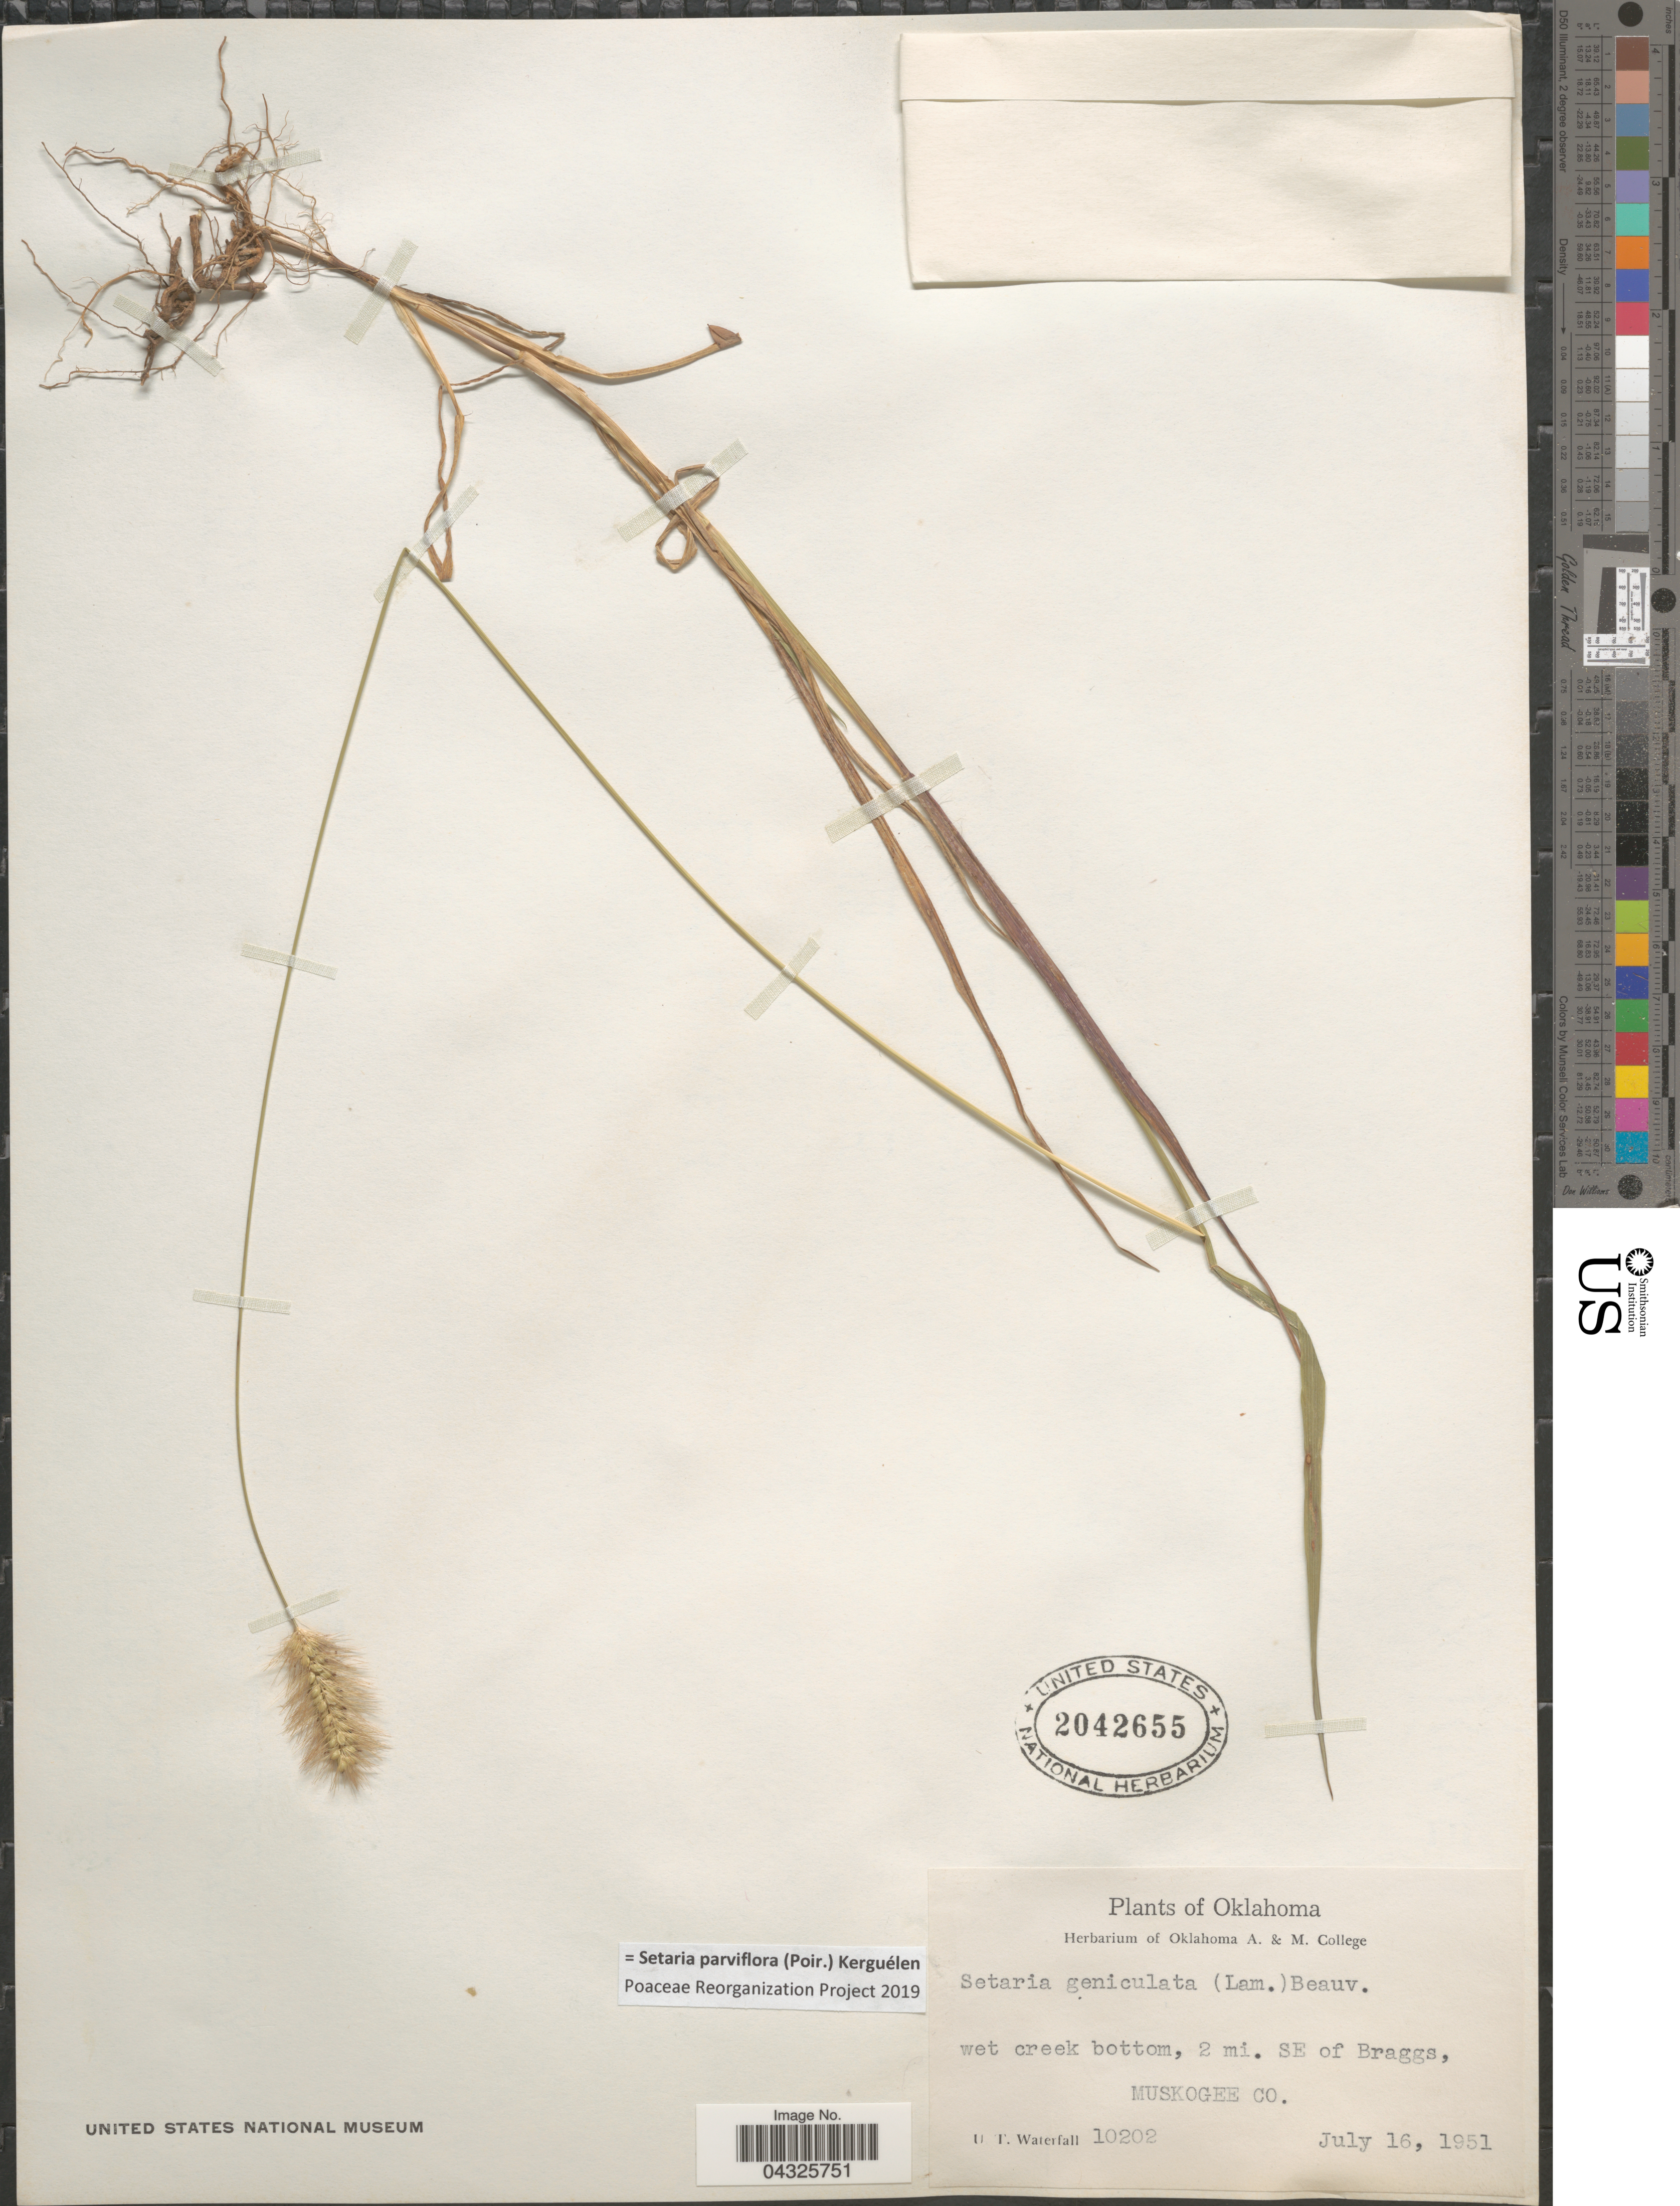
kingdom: Plantae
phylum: Tracheophyta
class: Liliopsida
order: Poales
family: Poaceae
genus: Setaria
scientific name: Setaria parviflora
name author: (Poir.) Kerguélen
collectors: U. T. Waterfall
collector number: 10202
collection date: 1951-07-16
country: United States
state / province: Oklahoma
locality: Wet creek bottom, 2 mi. SE of Braggs, Muskogee Co.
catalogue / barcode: US 2042655